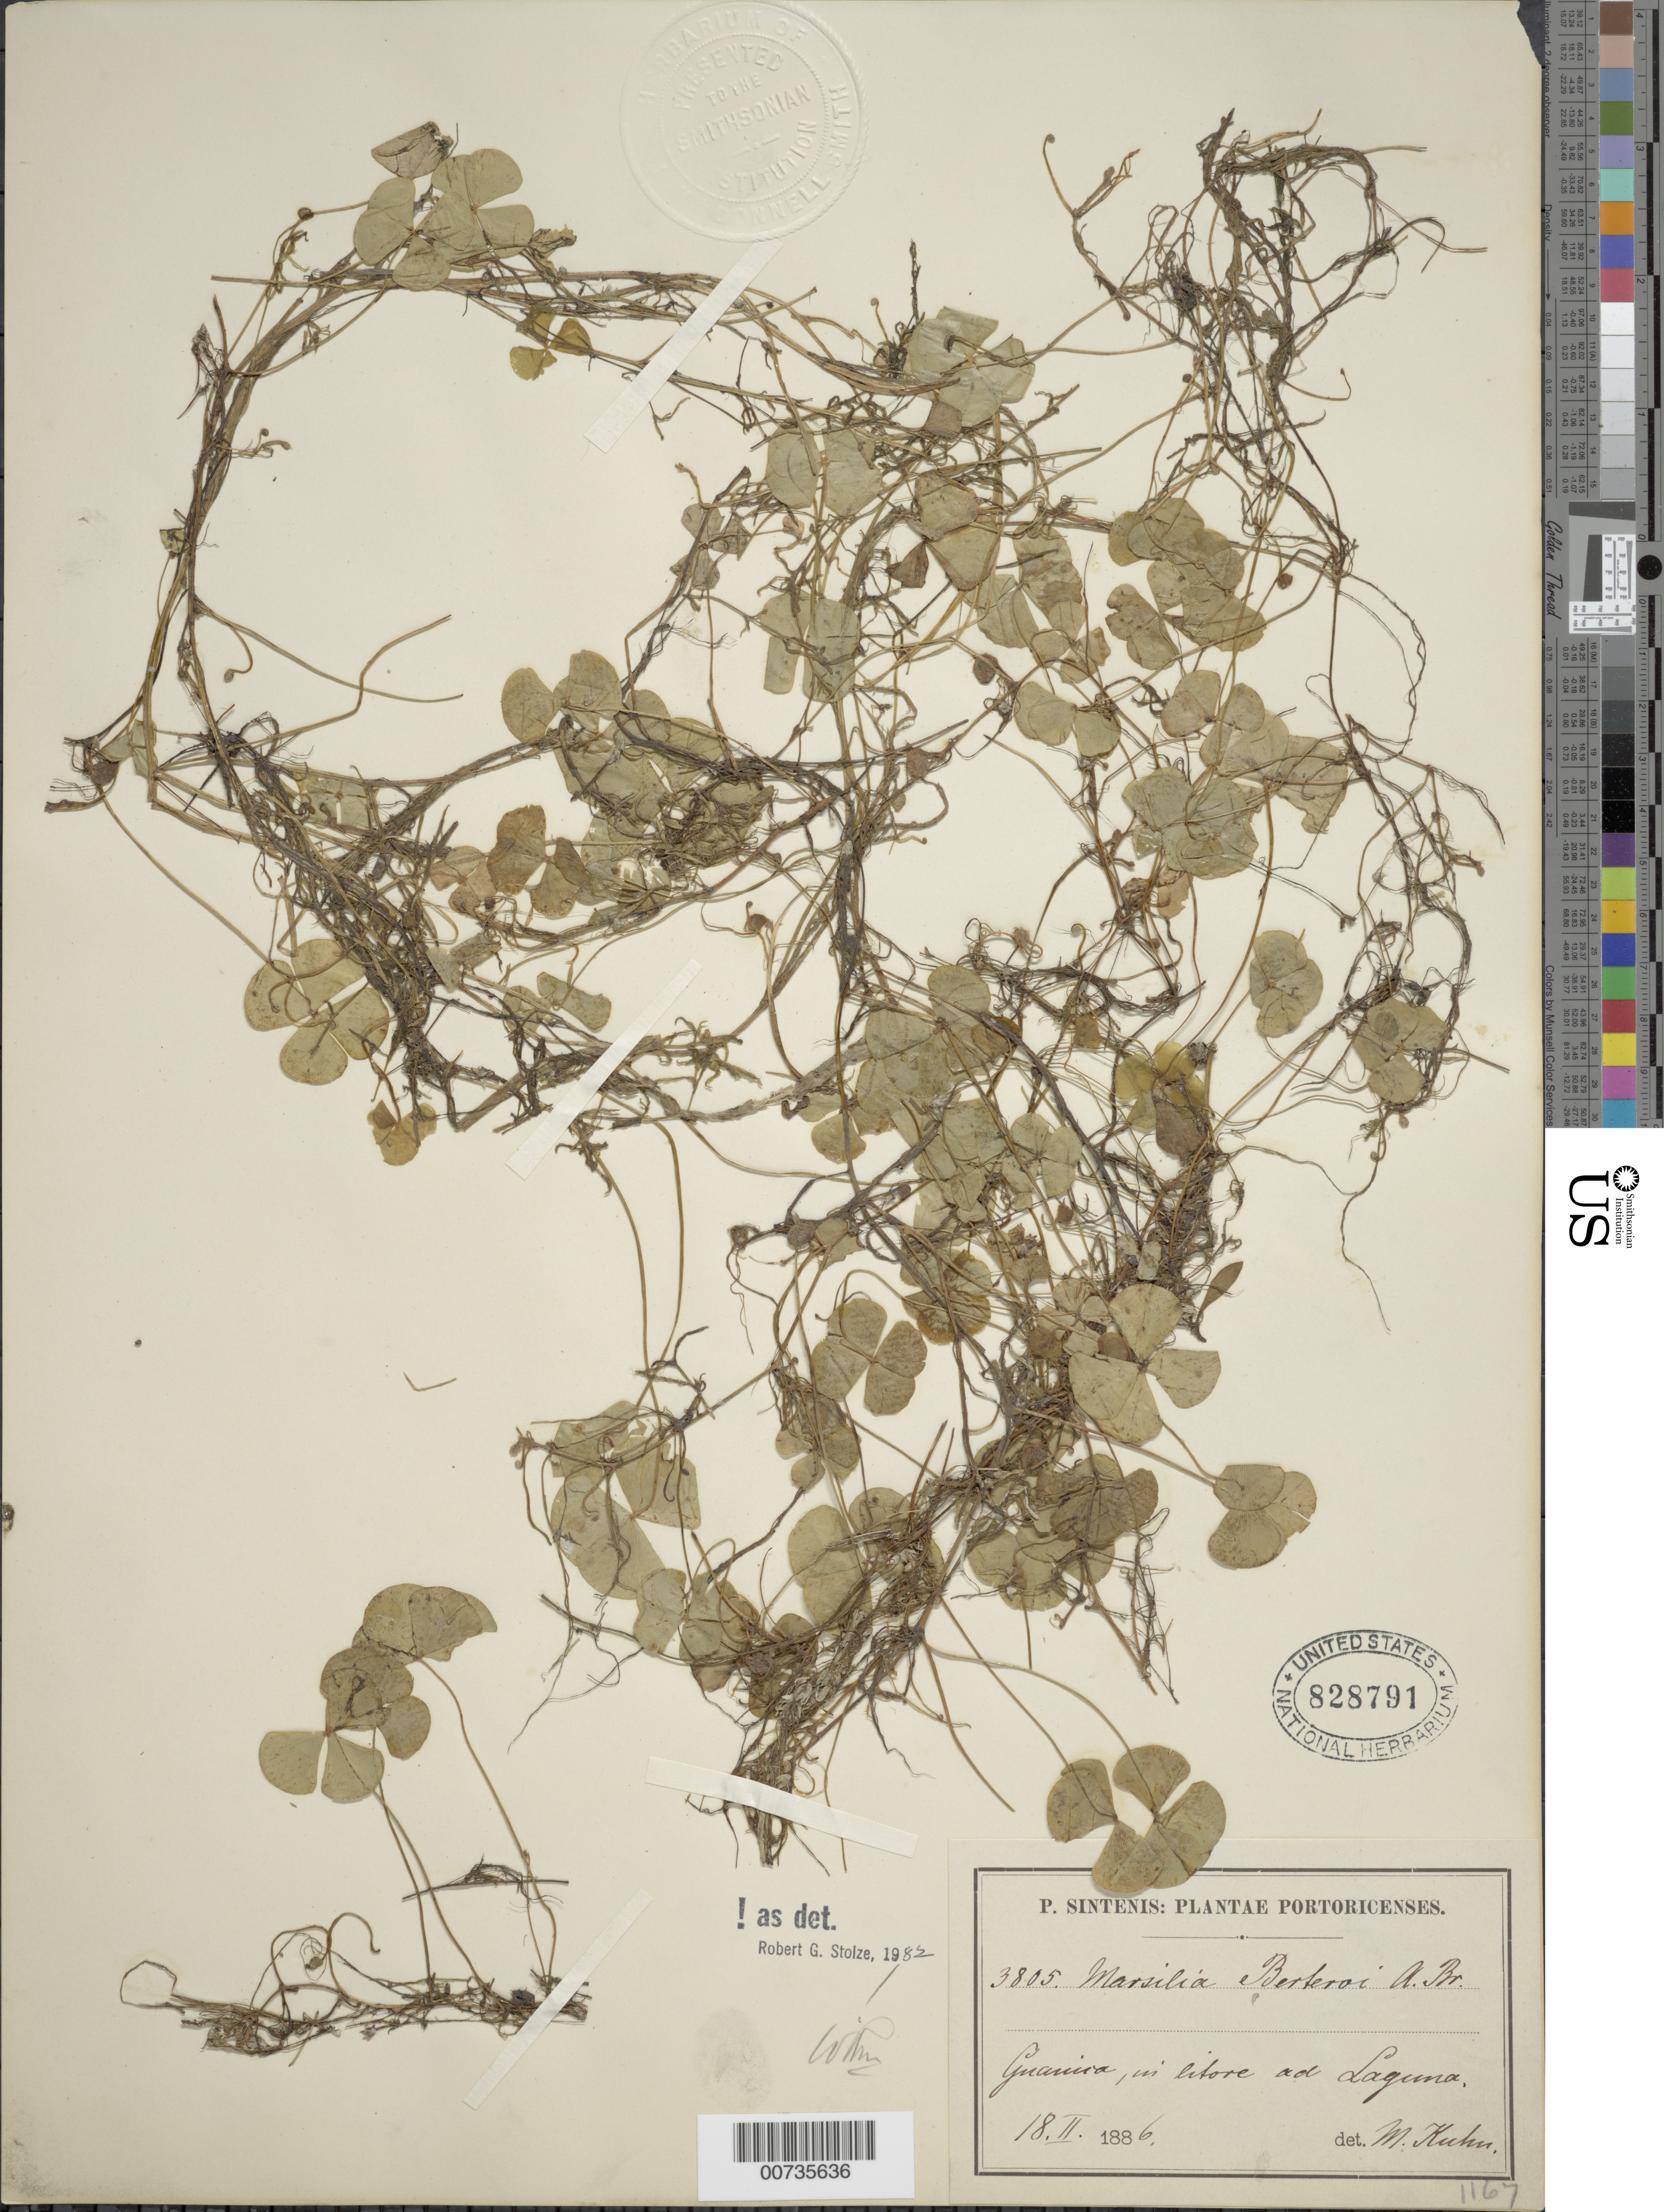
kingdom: Plantae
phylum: Tracheophyta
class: Polypodiopsida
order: Salviniales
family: Marsileaceae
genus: Marsilea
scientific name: Marsilea berteroi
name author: A. Braun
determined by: Kuhn, D. M.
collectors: P. Sintenis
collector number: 3805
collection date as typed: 18 Feb 1886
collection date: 1886-02-18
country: Puerto Rico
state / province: Guánica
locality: Guanica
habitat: In litore ad Laguna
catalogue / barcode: US 828791